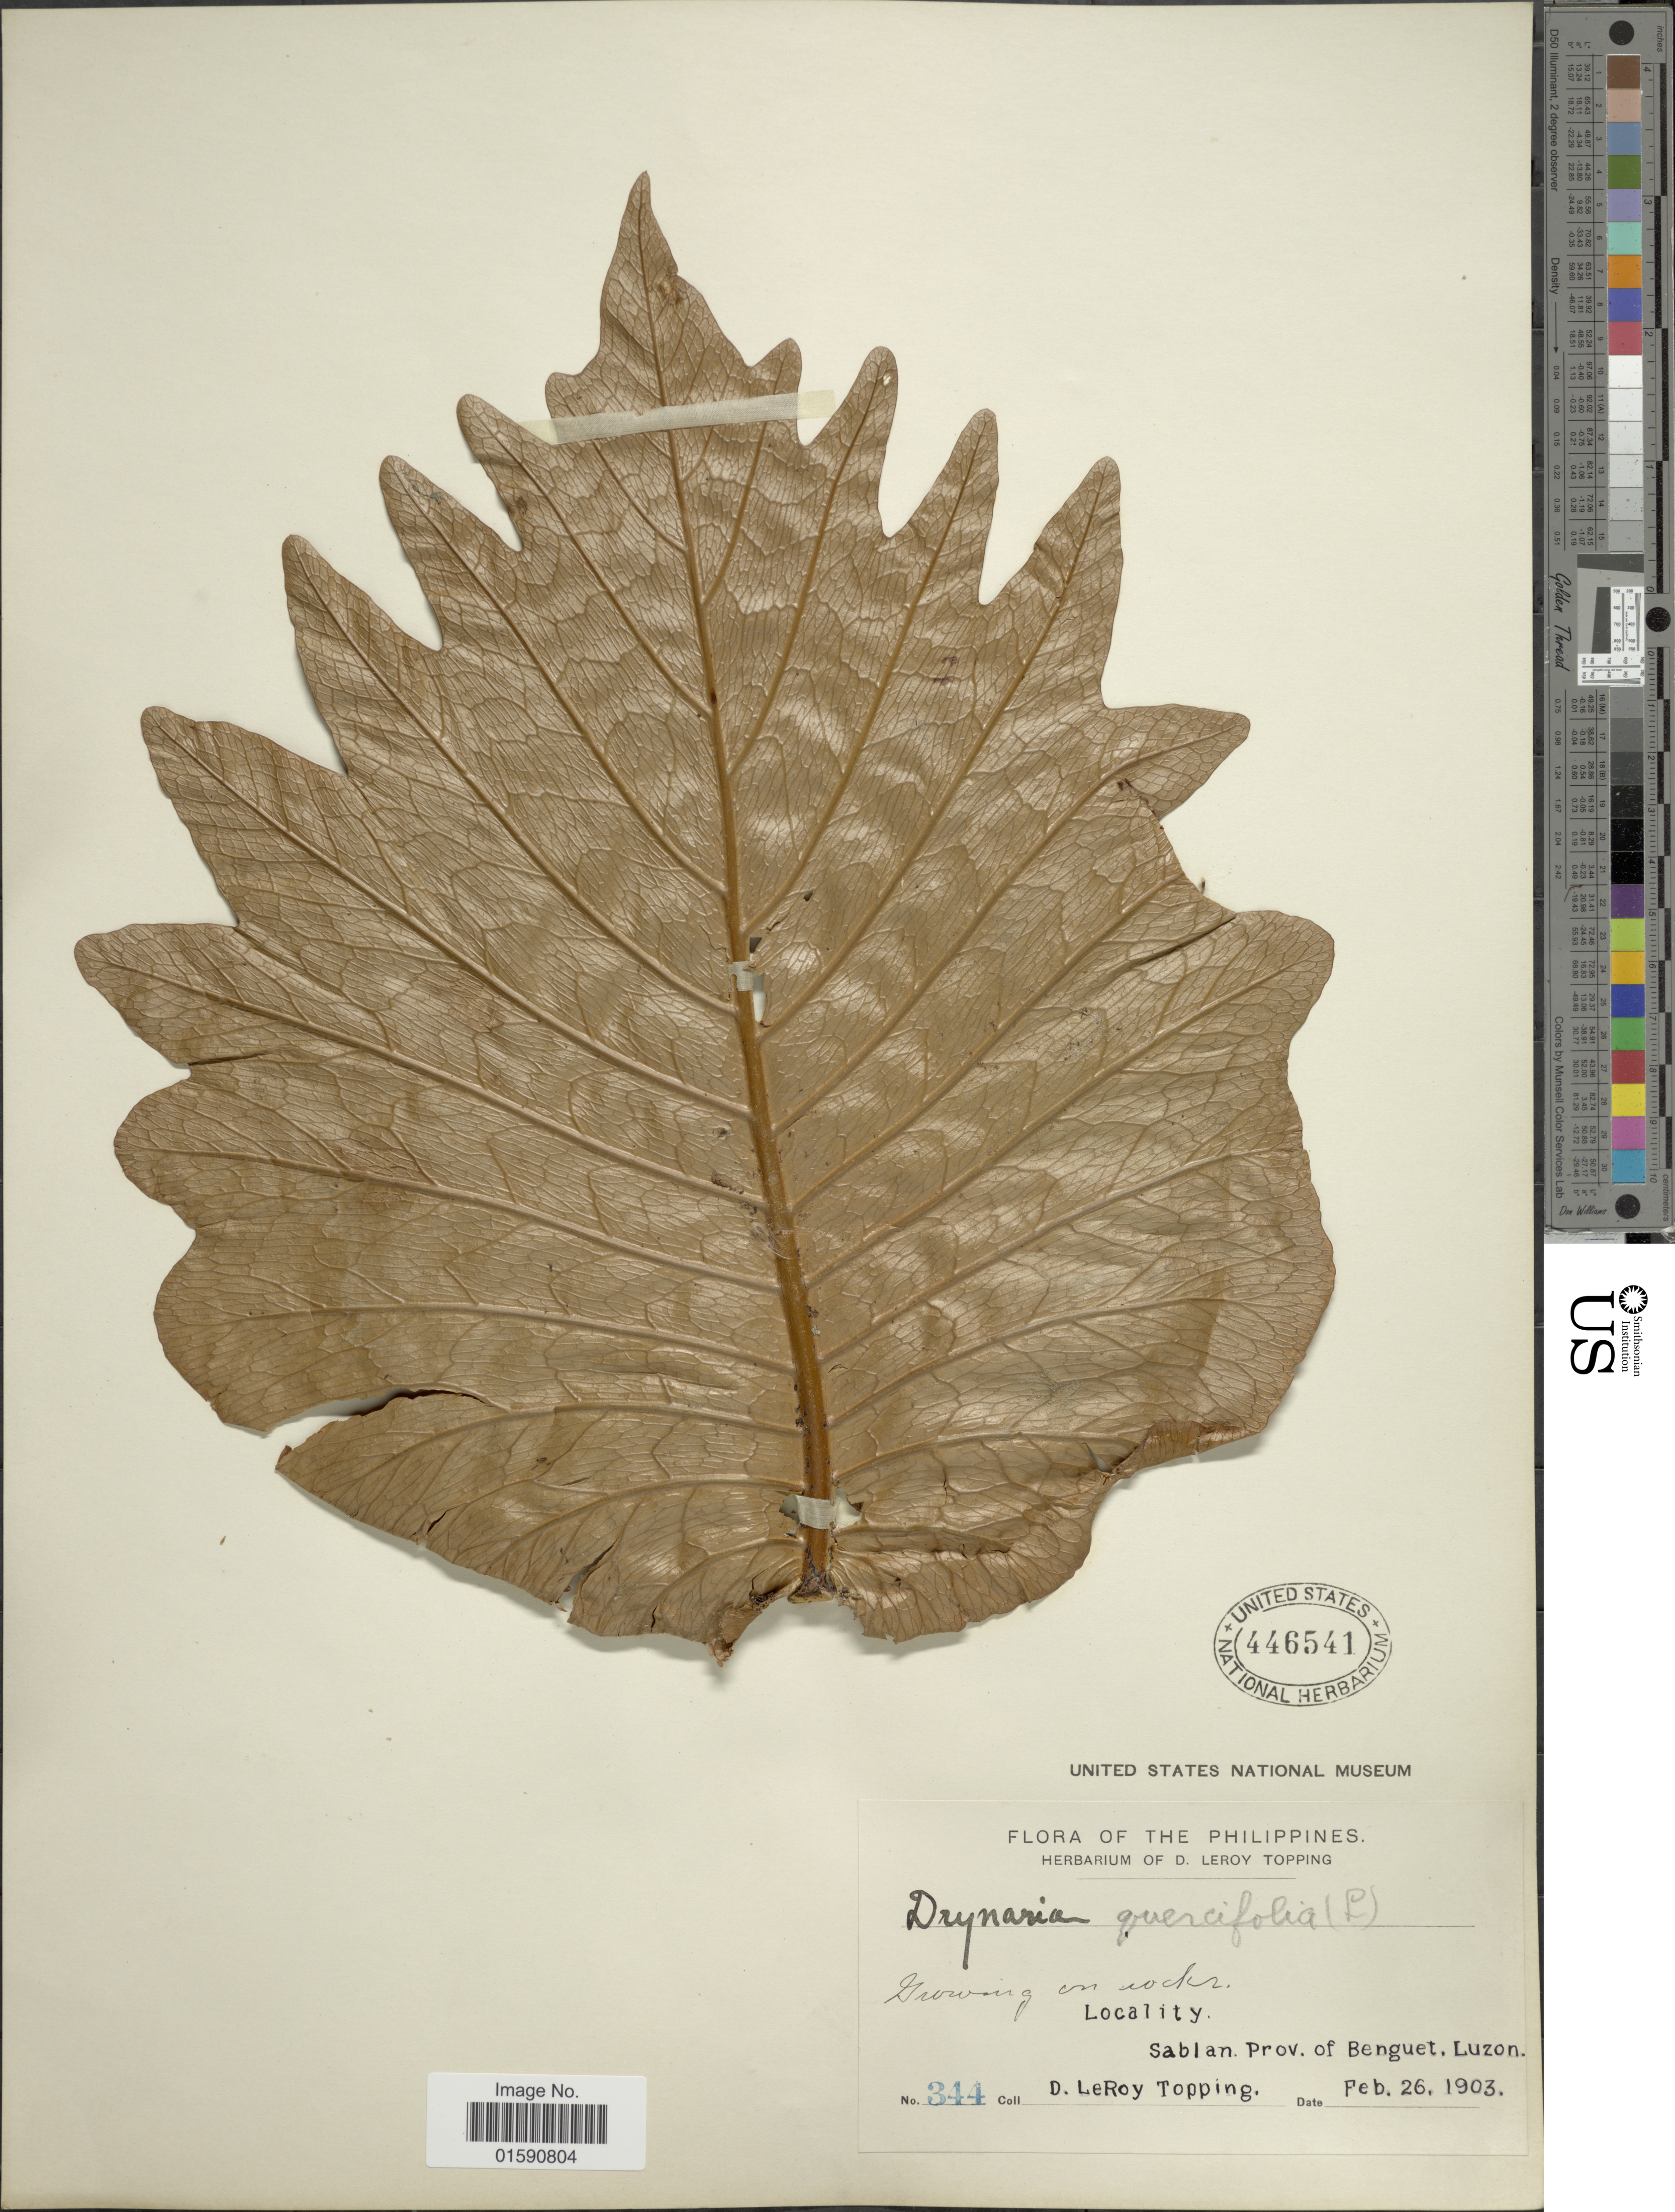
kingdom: Plantae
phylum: Tracheophyta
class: Polypodiopsida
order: Polypodiales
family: Polypodiaceae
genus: Drynaria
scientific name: Drynaria quercifolia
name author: (L.) J. Sm.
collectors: D. L. Topping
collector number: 344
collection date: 1903-02-26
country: Philippines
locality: Sabian. Prov. of Benguet, Luzon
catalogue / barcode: US 446541